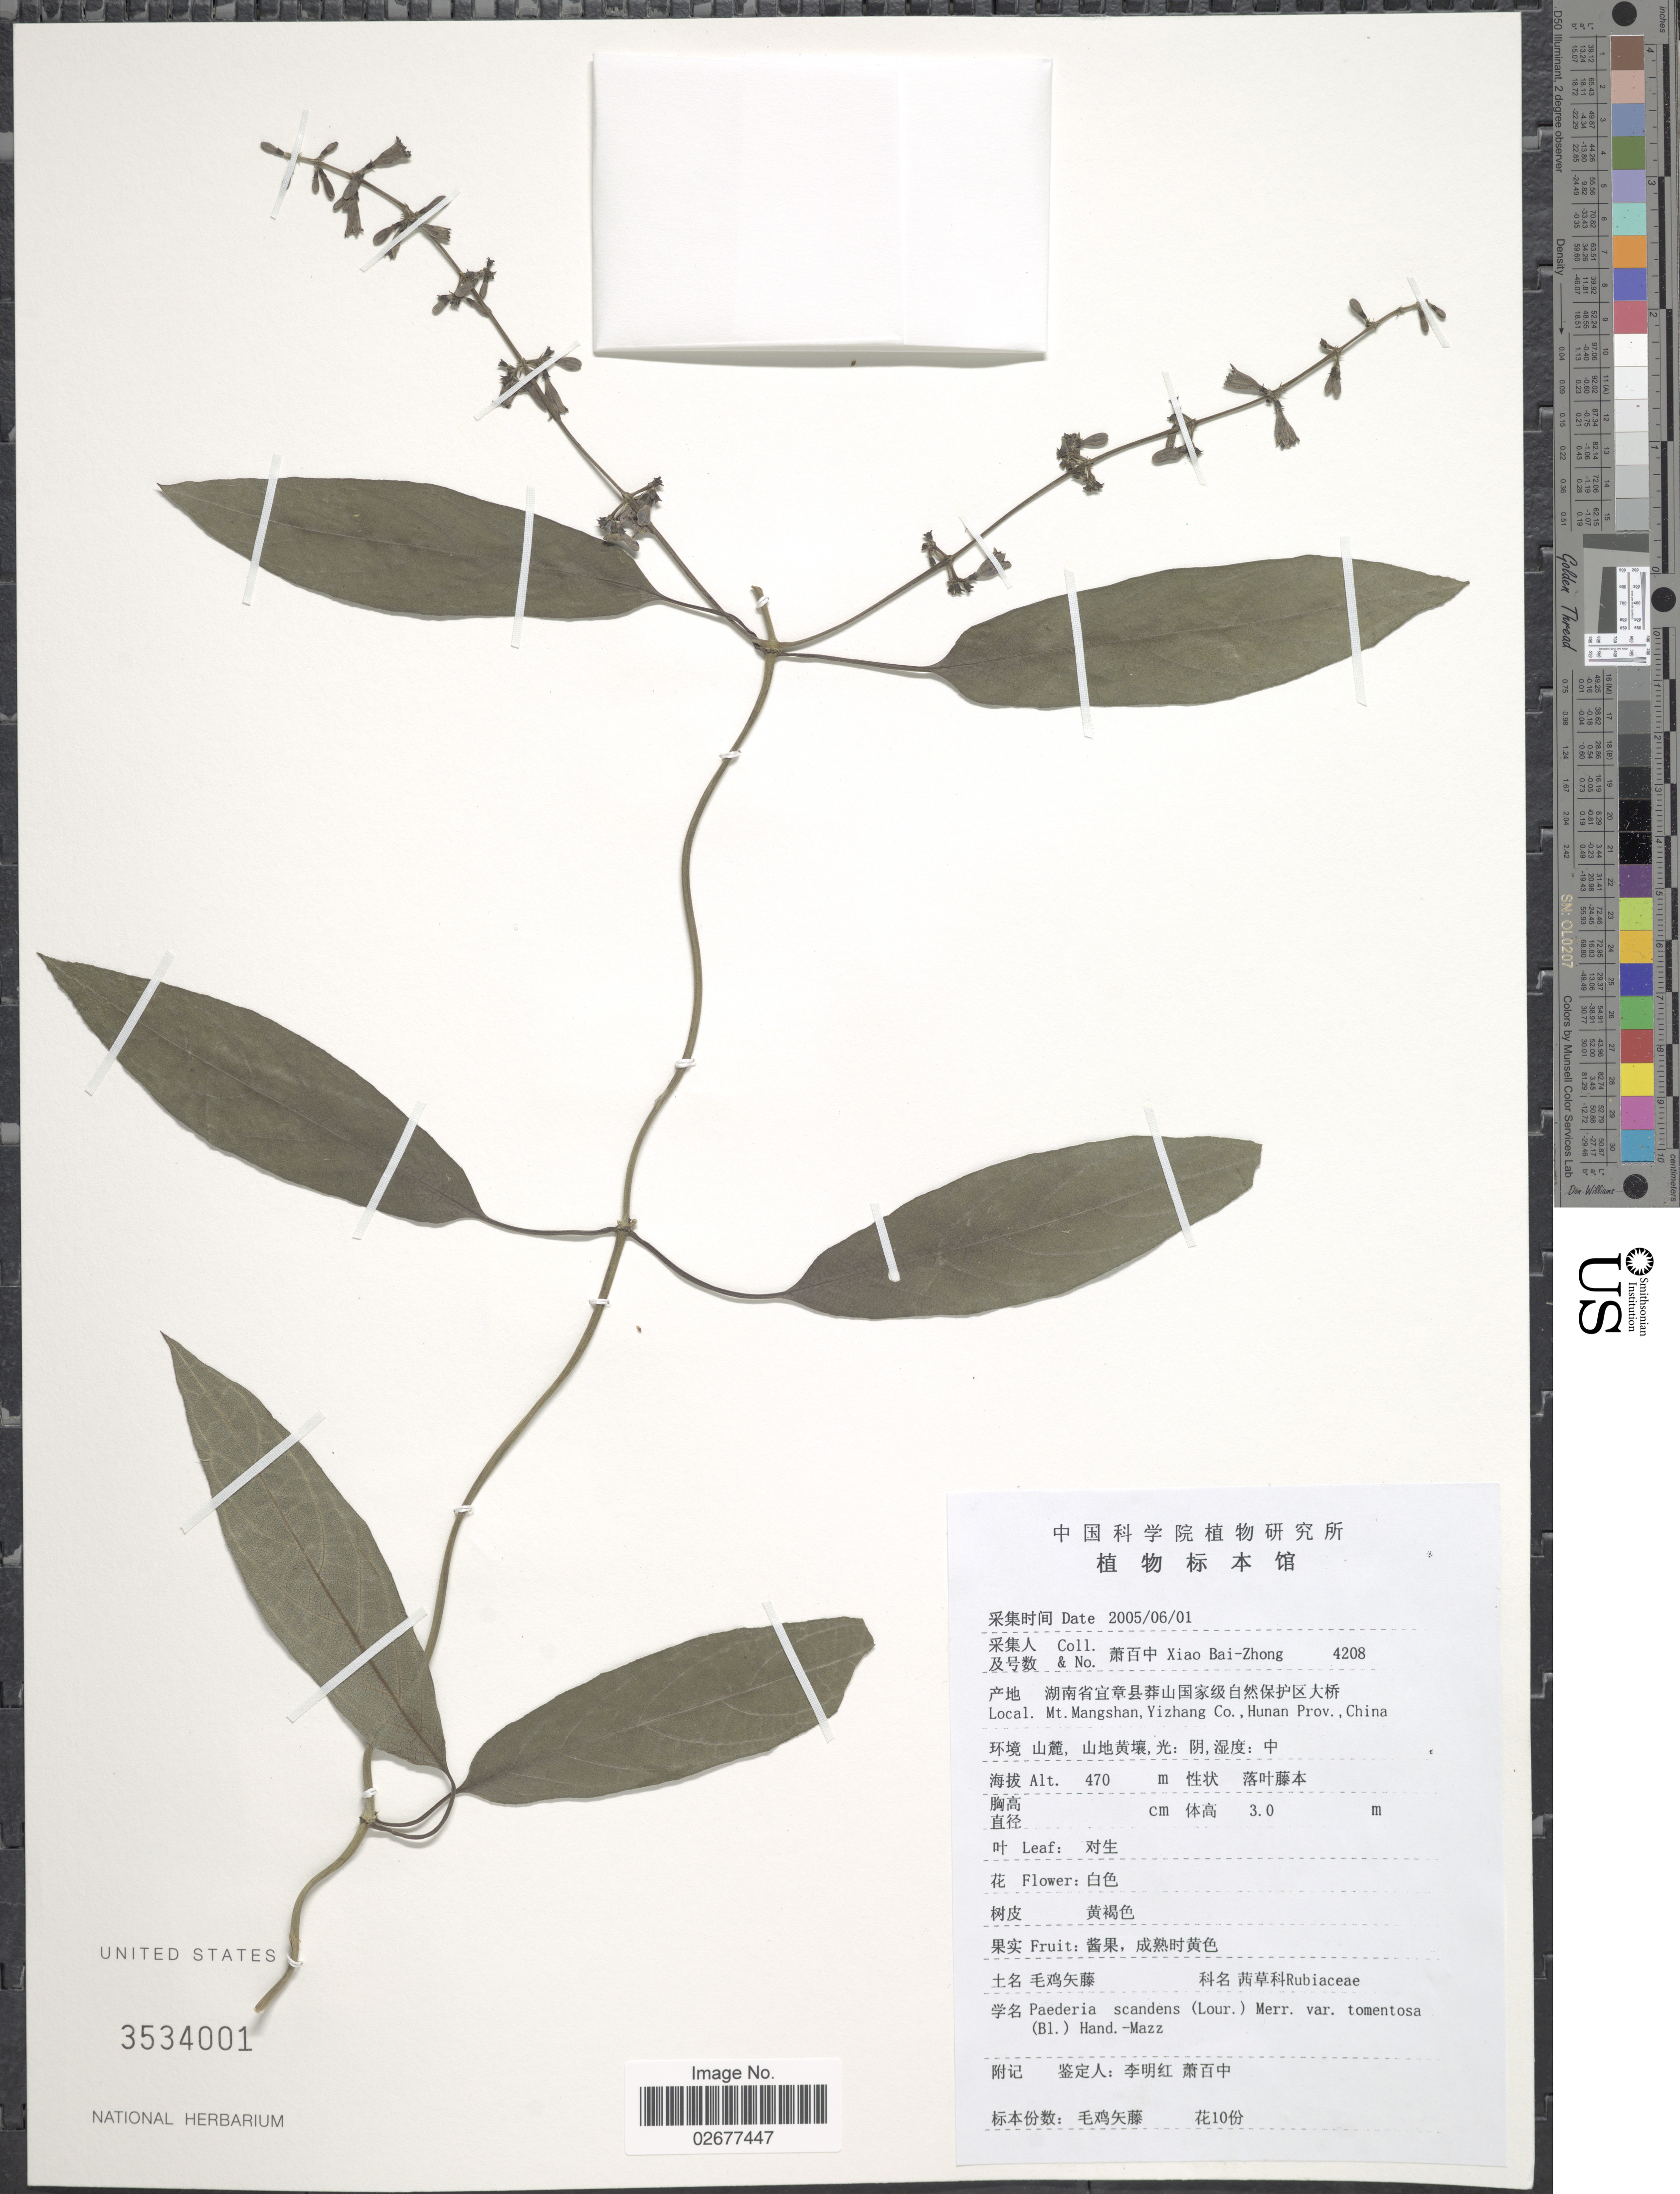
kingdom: Plantae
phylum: Tracheophyta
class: Magnoliopsida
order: Gentianales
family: Rubiaceae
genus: Paederia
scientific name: Paederia foetida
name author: L.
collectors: B. Z. Xiao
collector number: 4208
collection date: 2005-06-01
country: China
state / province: Hunan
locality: Mt. Mangshan, Yizhang Co.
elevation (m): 470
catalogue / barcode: US 3534001